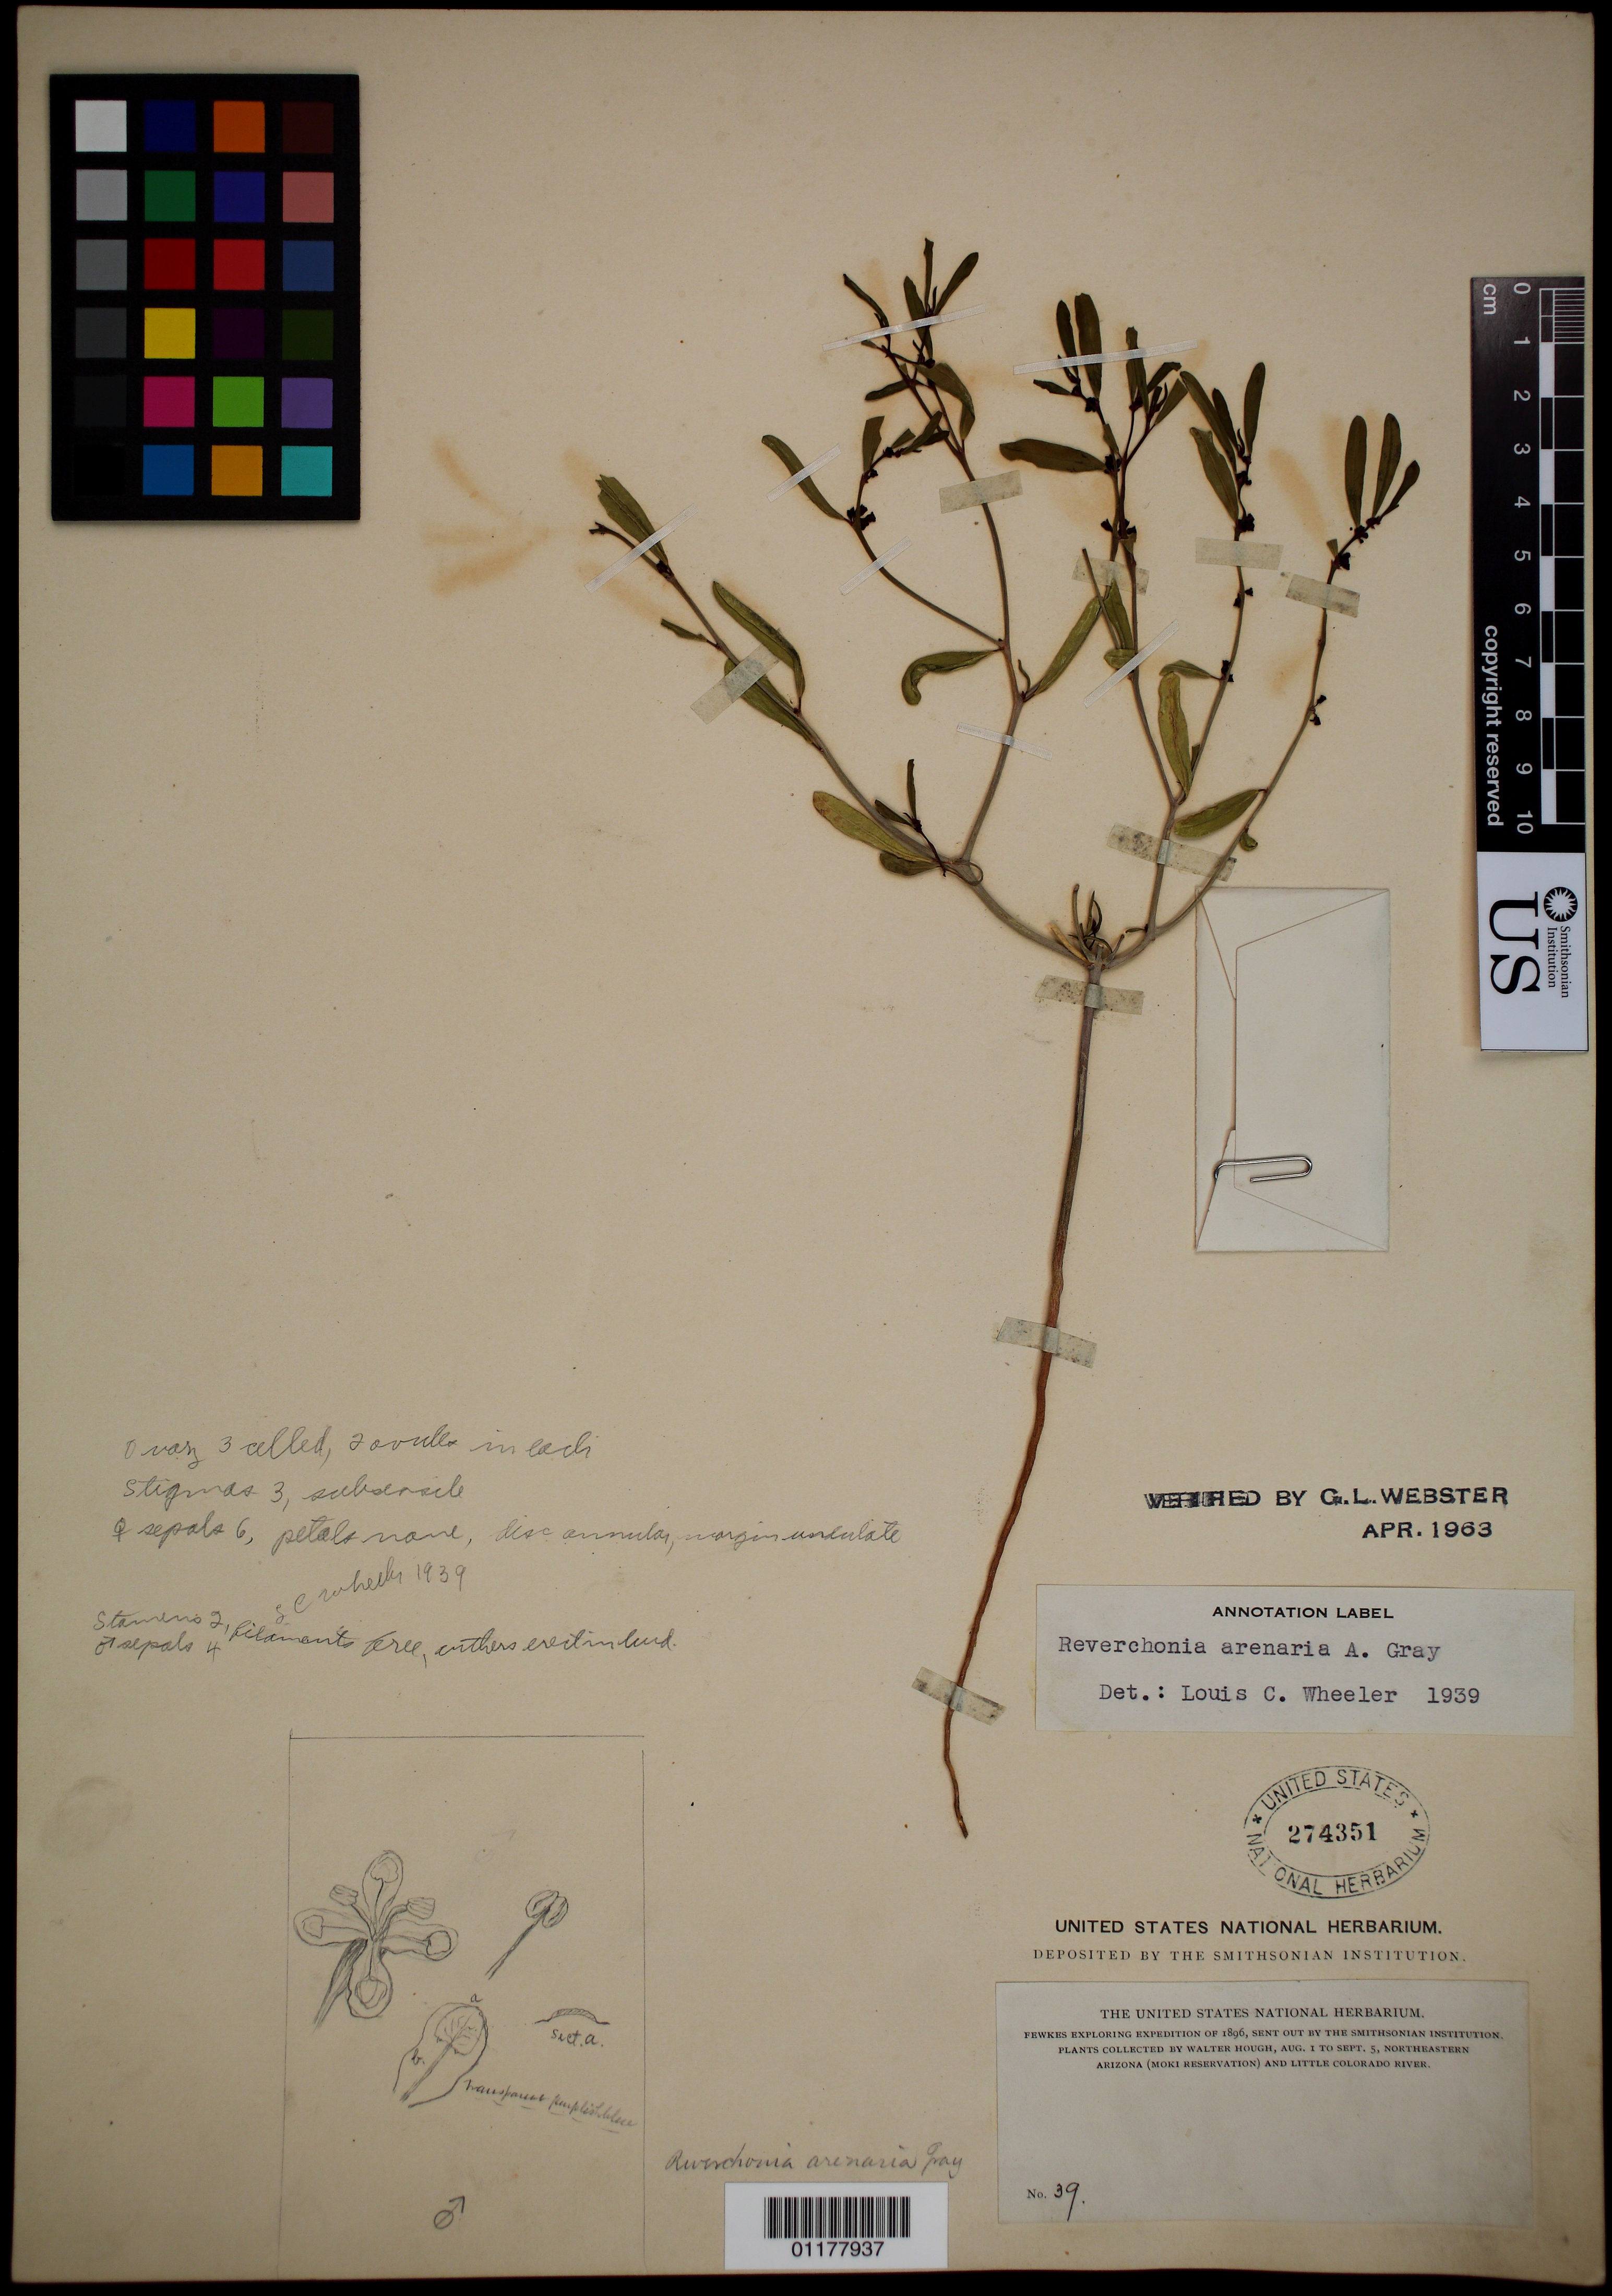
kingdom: Plantae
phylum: Tracheophyta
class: Magnoliopsida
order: Malpighiales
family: Phyllanthaceae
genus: Reverchonia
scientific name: Reverchonia arenaria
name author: A. Gray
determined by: Wheeler, L. C.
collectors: W. Hough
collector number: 39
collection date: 1896-08-01/1896-09-05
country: United States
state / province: Arizona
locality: Northeastern Arizona (Moki Reservation) and Little Colorado River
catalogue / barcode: US 274351